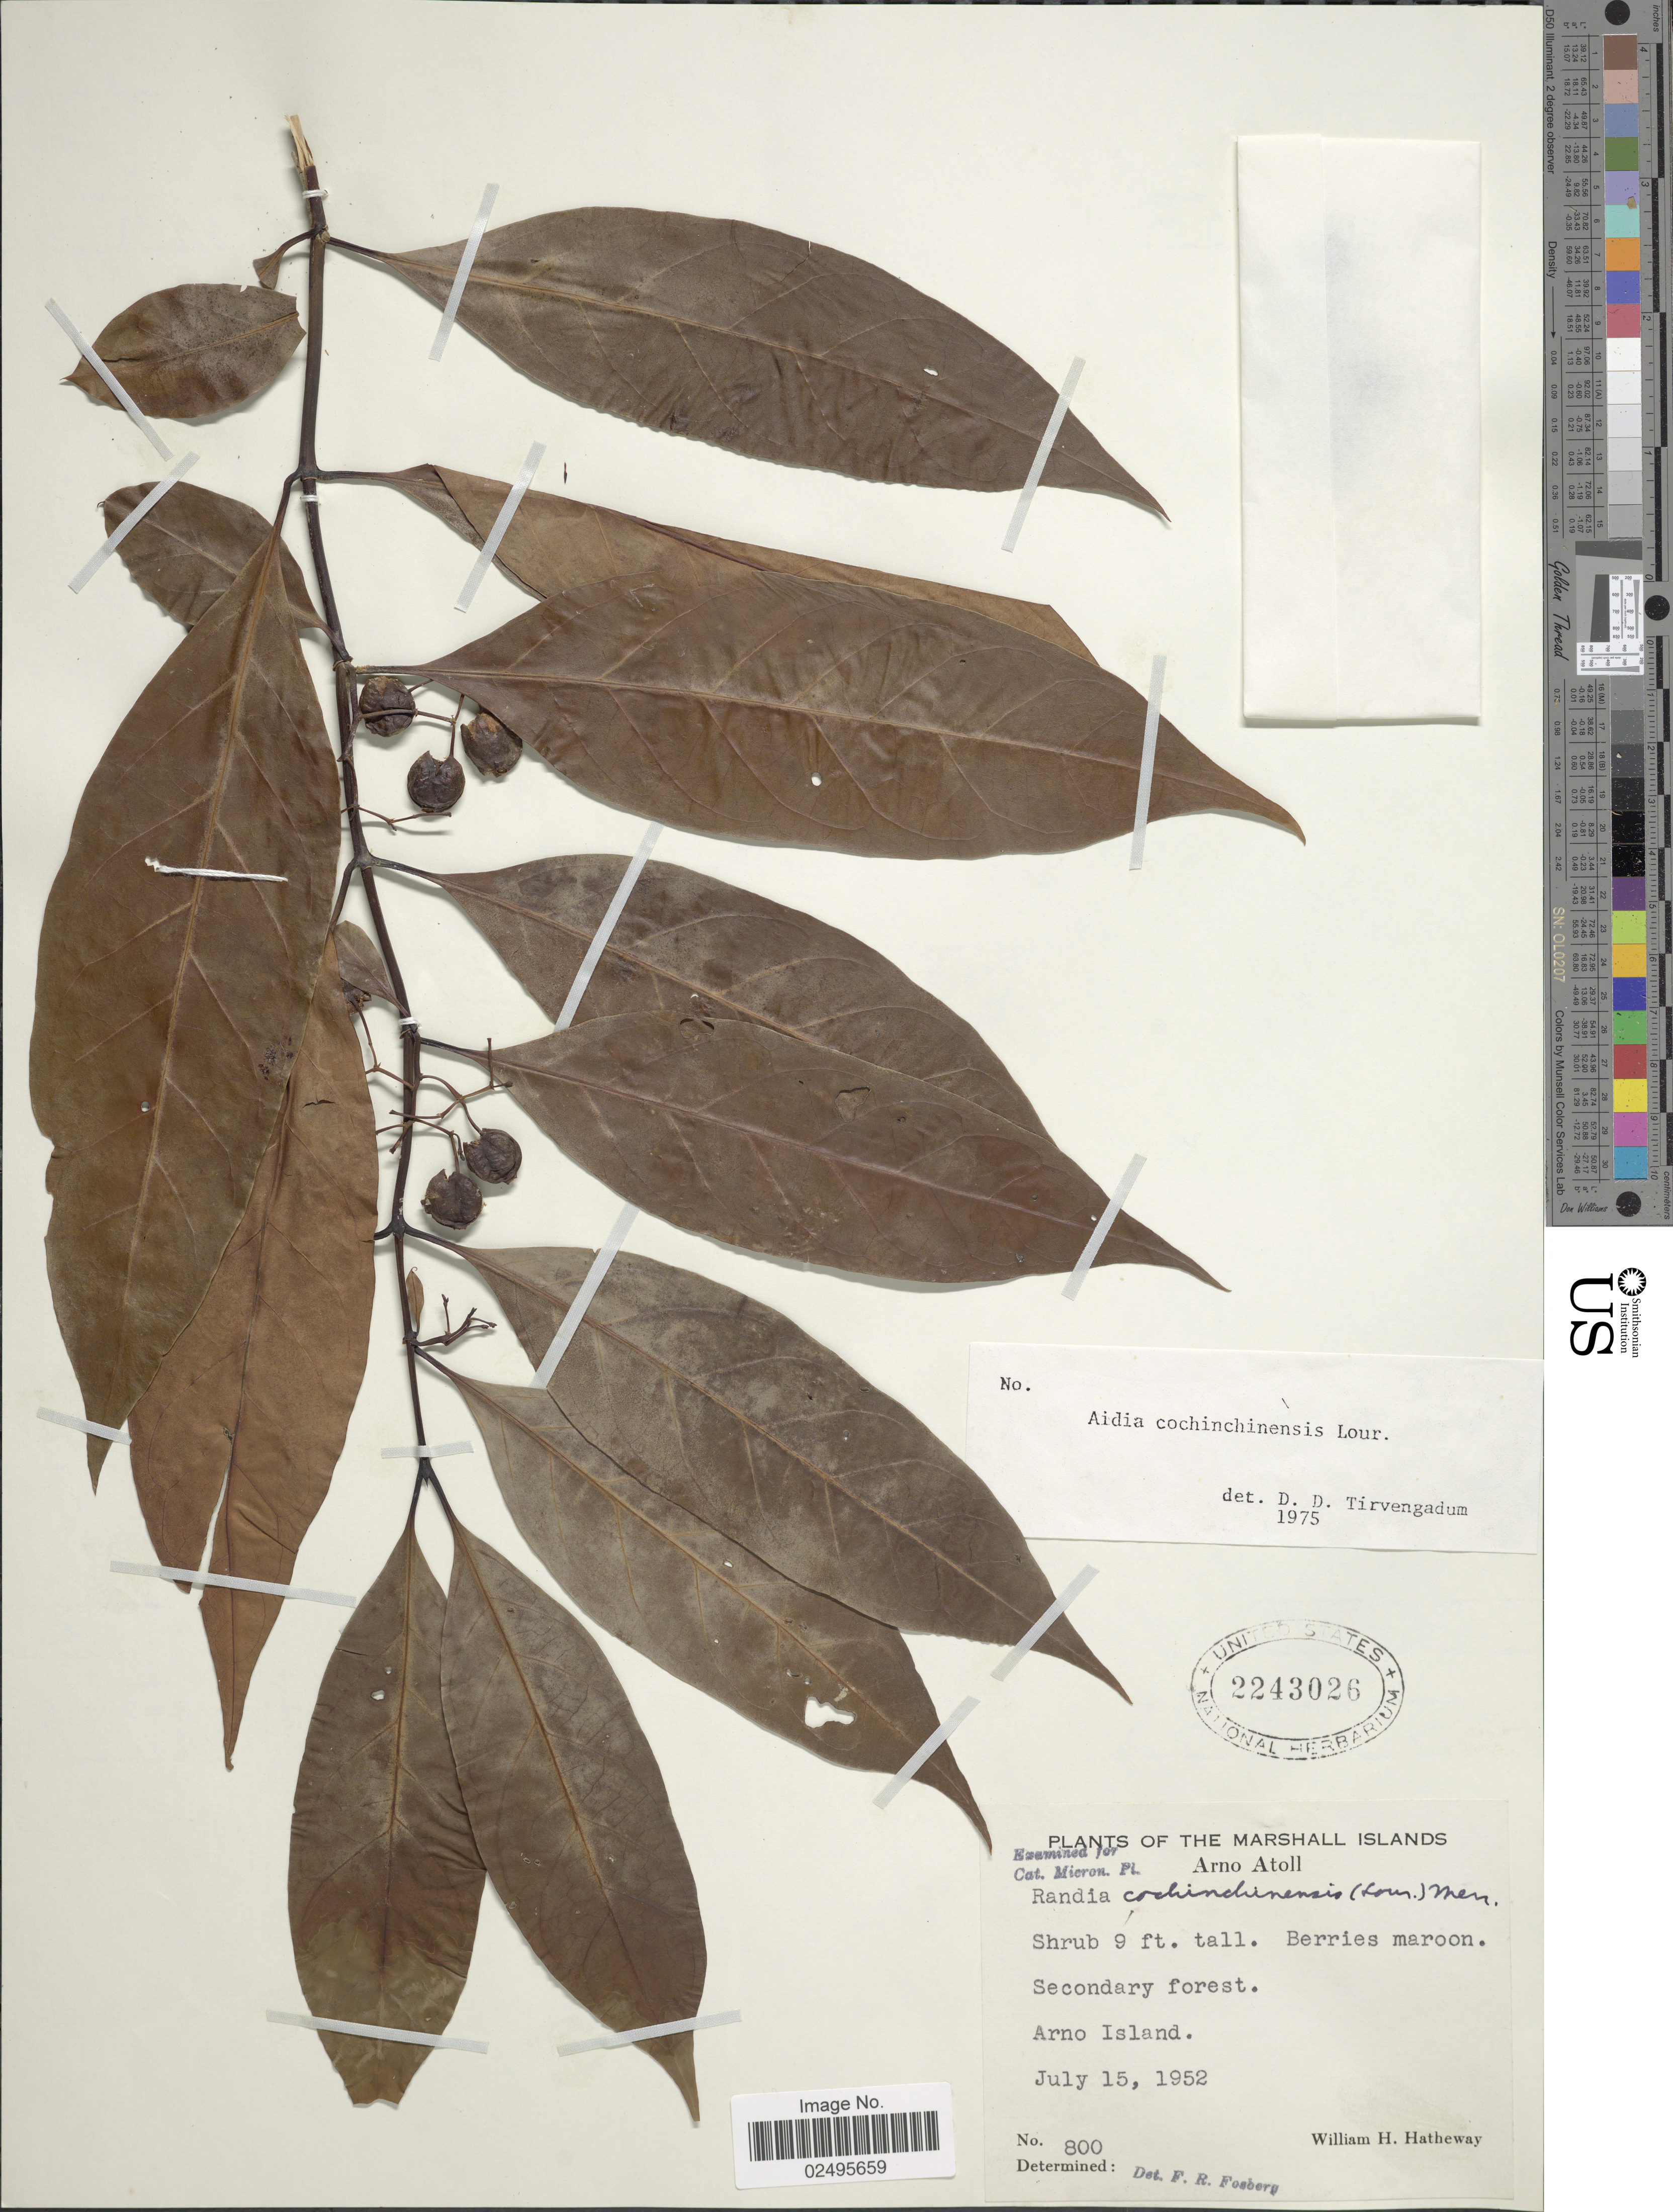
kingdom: Plantae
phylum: Tracheophyta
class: Magnoliopsida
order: Gentianales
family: Rubiaceae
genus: Aidia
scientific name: Aidia graeffei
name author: (Reinecke) Tirveng.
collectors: W. H. Hatheway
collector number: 800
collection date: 1952-07-15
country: Marshall Islands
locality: The Marshall Islands. Arno Atoll. Arno Island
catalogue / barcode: US 2243026